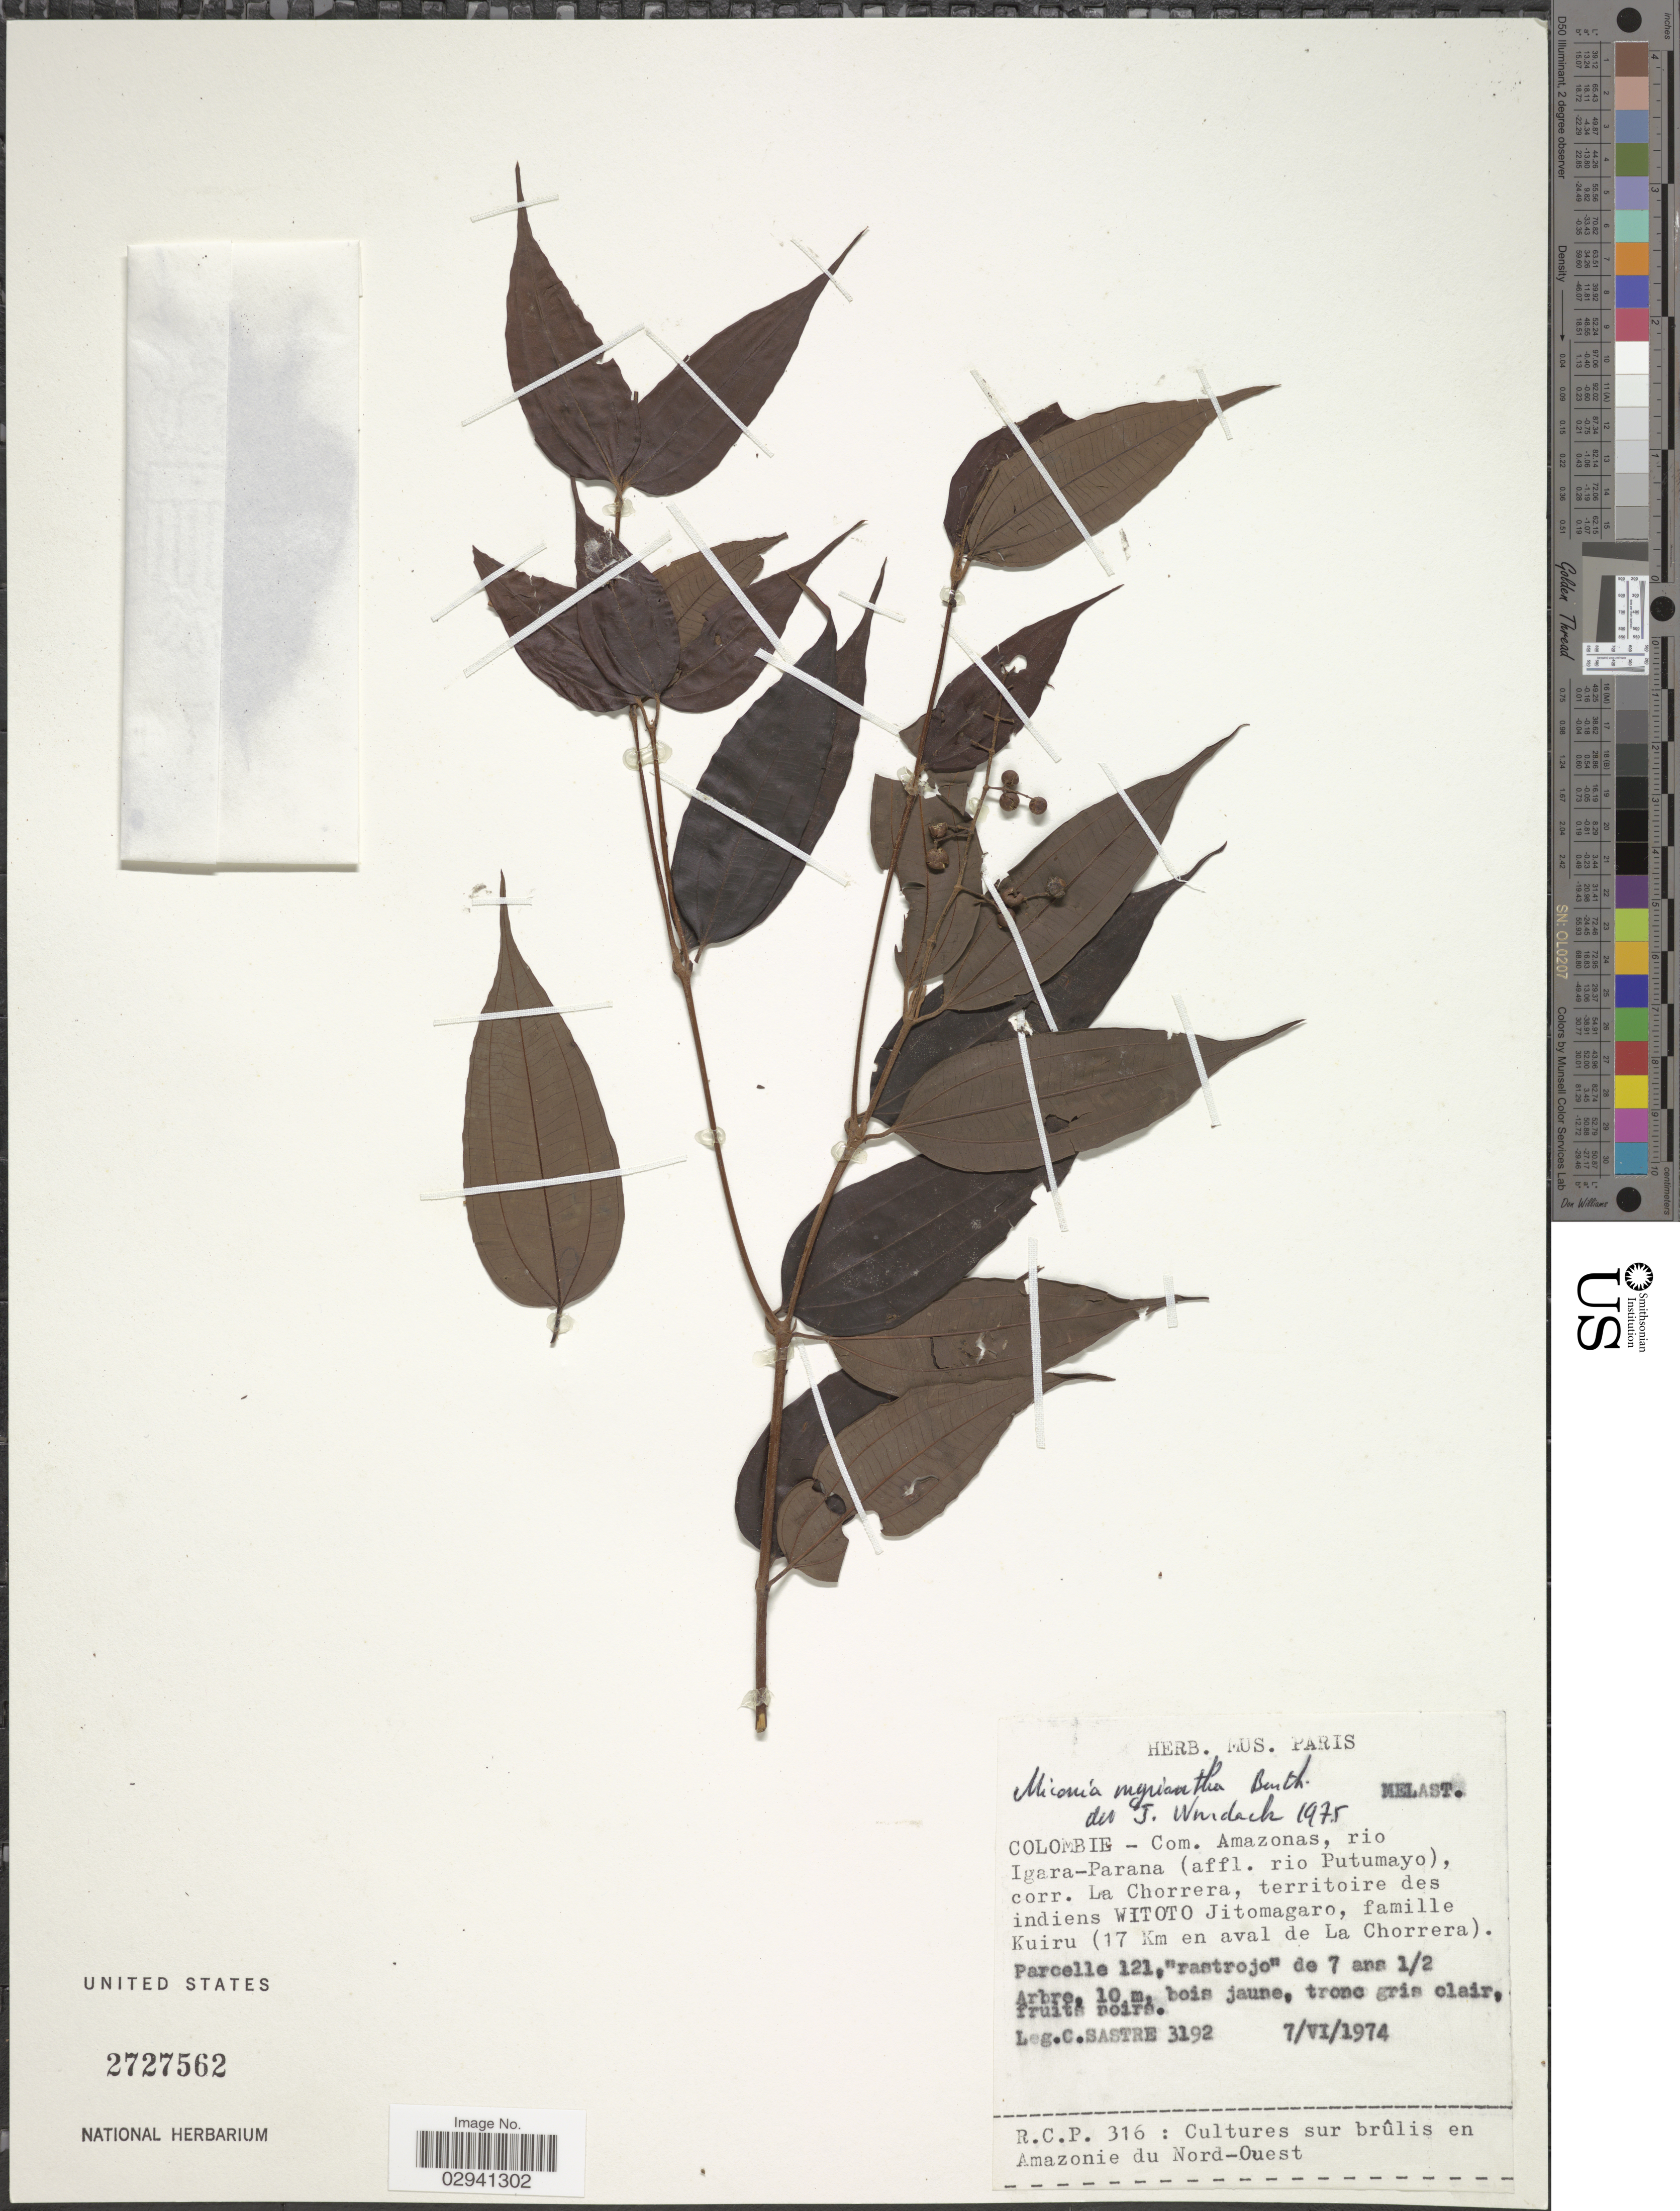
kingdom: Plantae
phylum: Tracheophyta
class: Magnoliopsida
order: Myrtales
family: Melastomataceae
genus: Miconia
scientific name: Miconia myriantha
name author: Benth.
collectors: C. Sastre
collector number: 3192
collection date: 1974-06-07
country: Colombia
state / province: Amazônas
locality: Com. Amazonas, rio Igara-Parana (afll. rio Putumayo), corr. La Chorrera, territoire des indiens Witoto Jitomagaro, famille Kuiru (17 Km en aval de La Chorrera). Parcelle 121.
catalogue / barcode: US 2727562